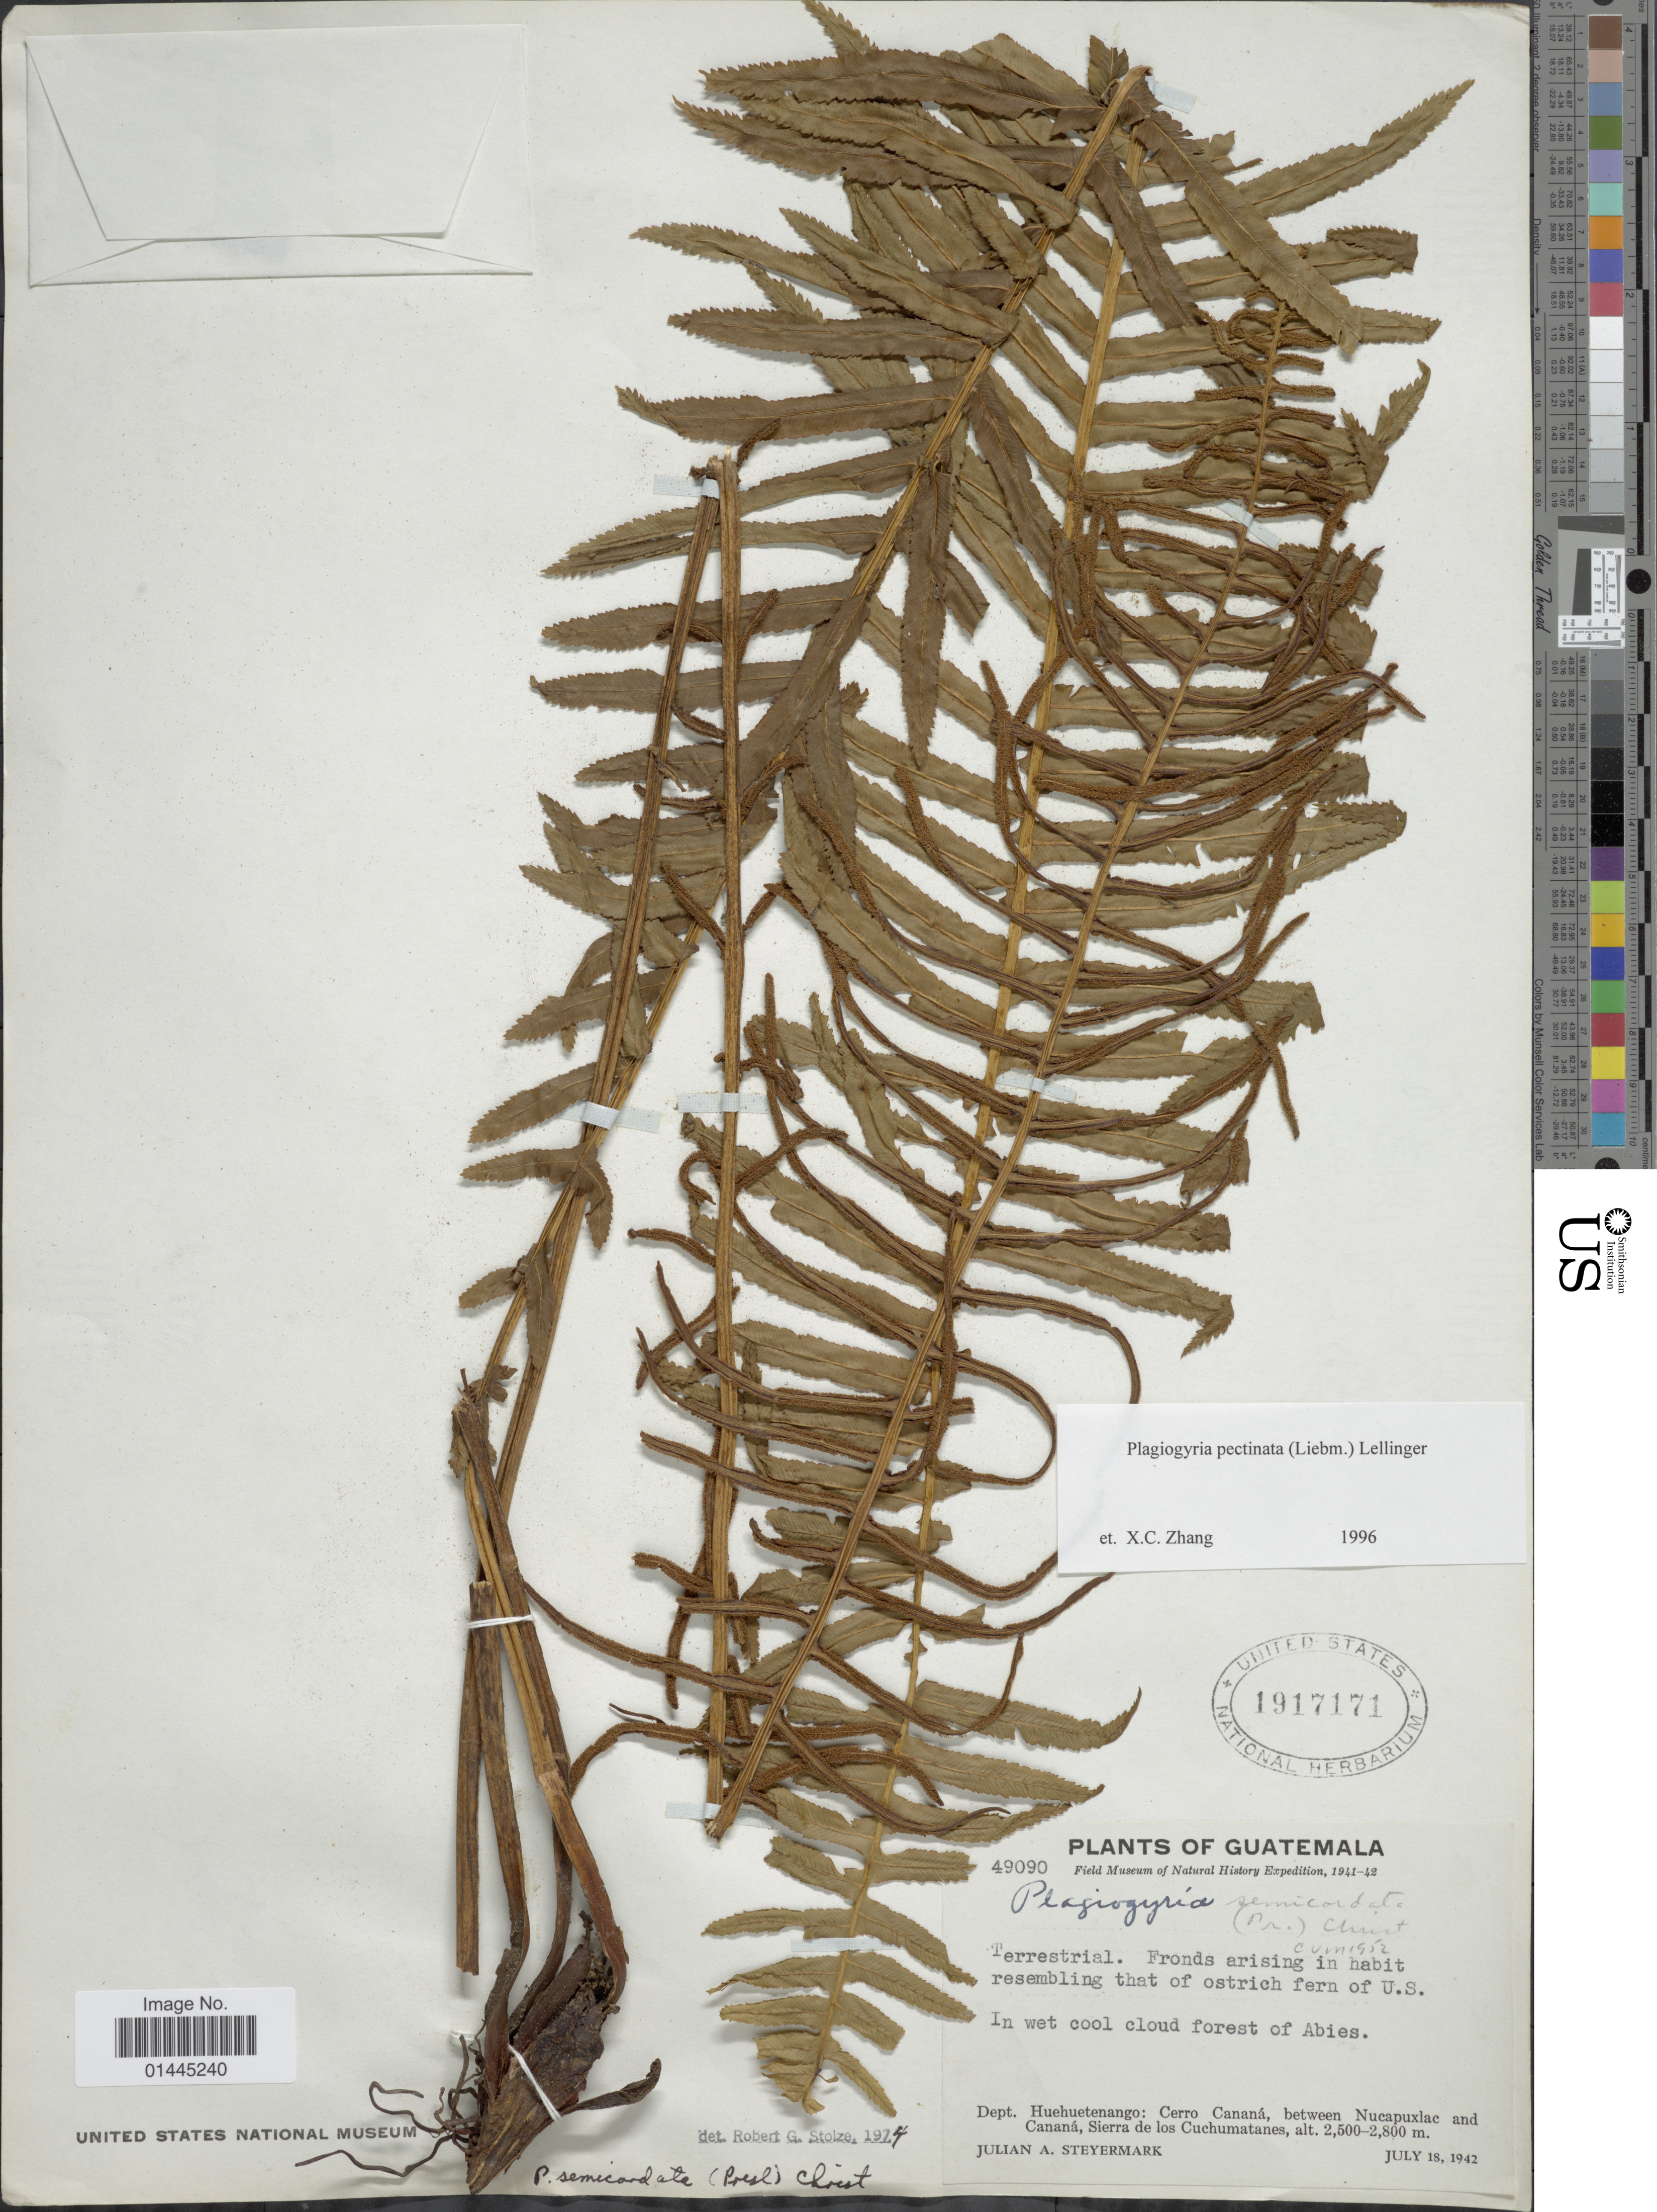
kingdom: Plantae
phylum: Tracheophyta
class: Polypodiopsida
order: Cyatheales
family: Cyatheaceae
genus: Cyathea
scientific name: Cyathea sp.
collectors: J. Steyermark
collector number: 49090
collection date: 1942-07-18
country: Guatemala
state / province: Huehuetenango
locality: Cerro Canana, between Nucapuxlac and Canana, Sierra de los Cuchumatanes.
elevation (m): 2500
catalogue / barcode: US 1917171